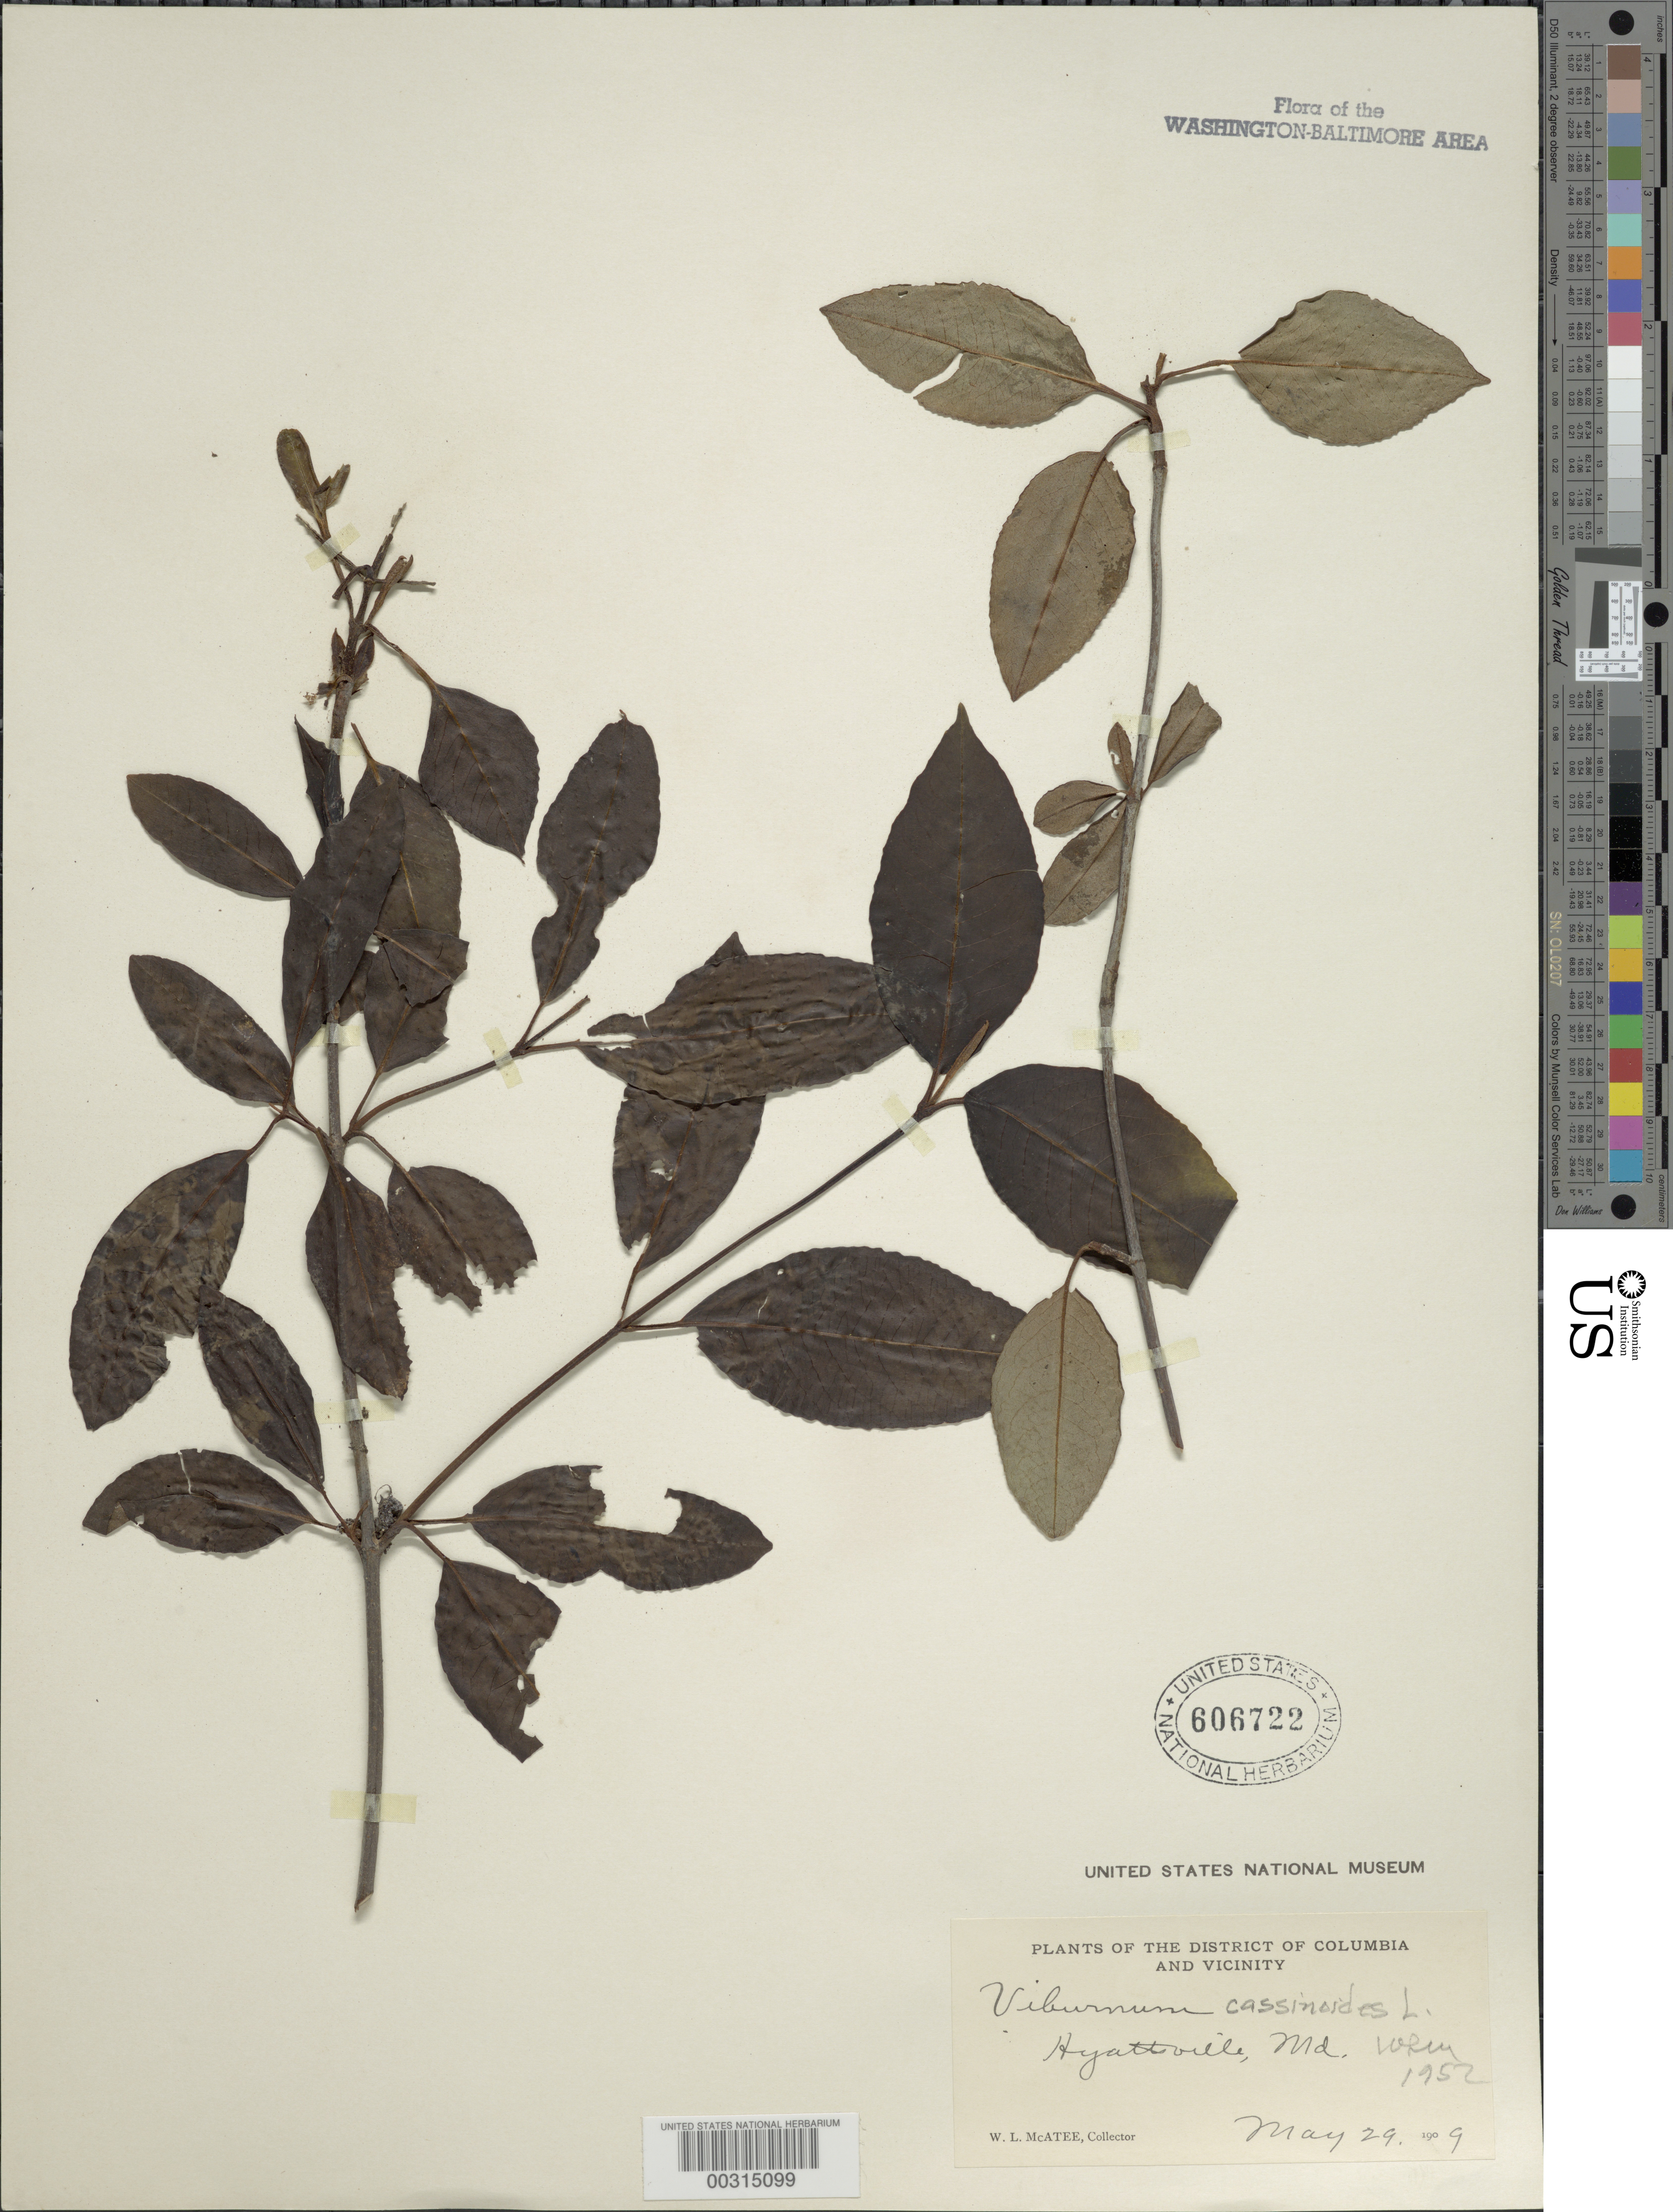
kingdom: Plantae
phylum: Tracheophyta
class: Magnoliopsida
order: Dipsacales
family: Viburnaceae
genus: Viburnum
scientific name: Viburnum cassinoides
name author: L.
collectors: W. McAtee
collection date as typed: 29 May 1909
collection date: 1909-05-29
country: United States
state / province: Maryland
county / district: Prince George's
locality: Hyattsville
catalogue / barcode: US 606722